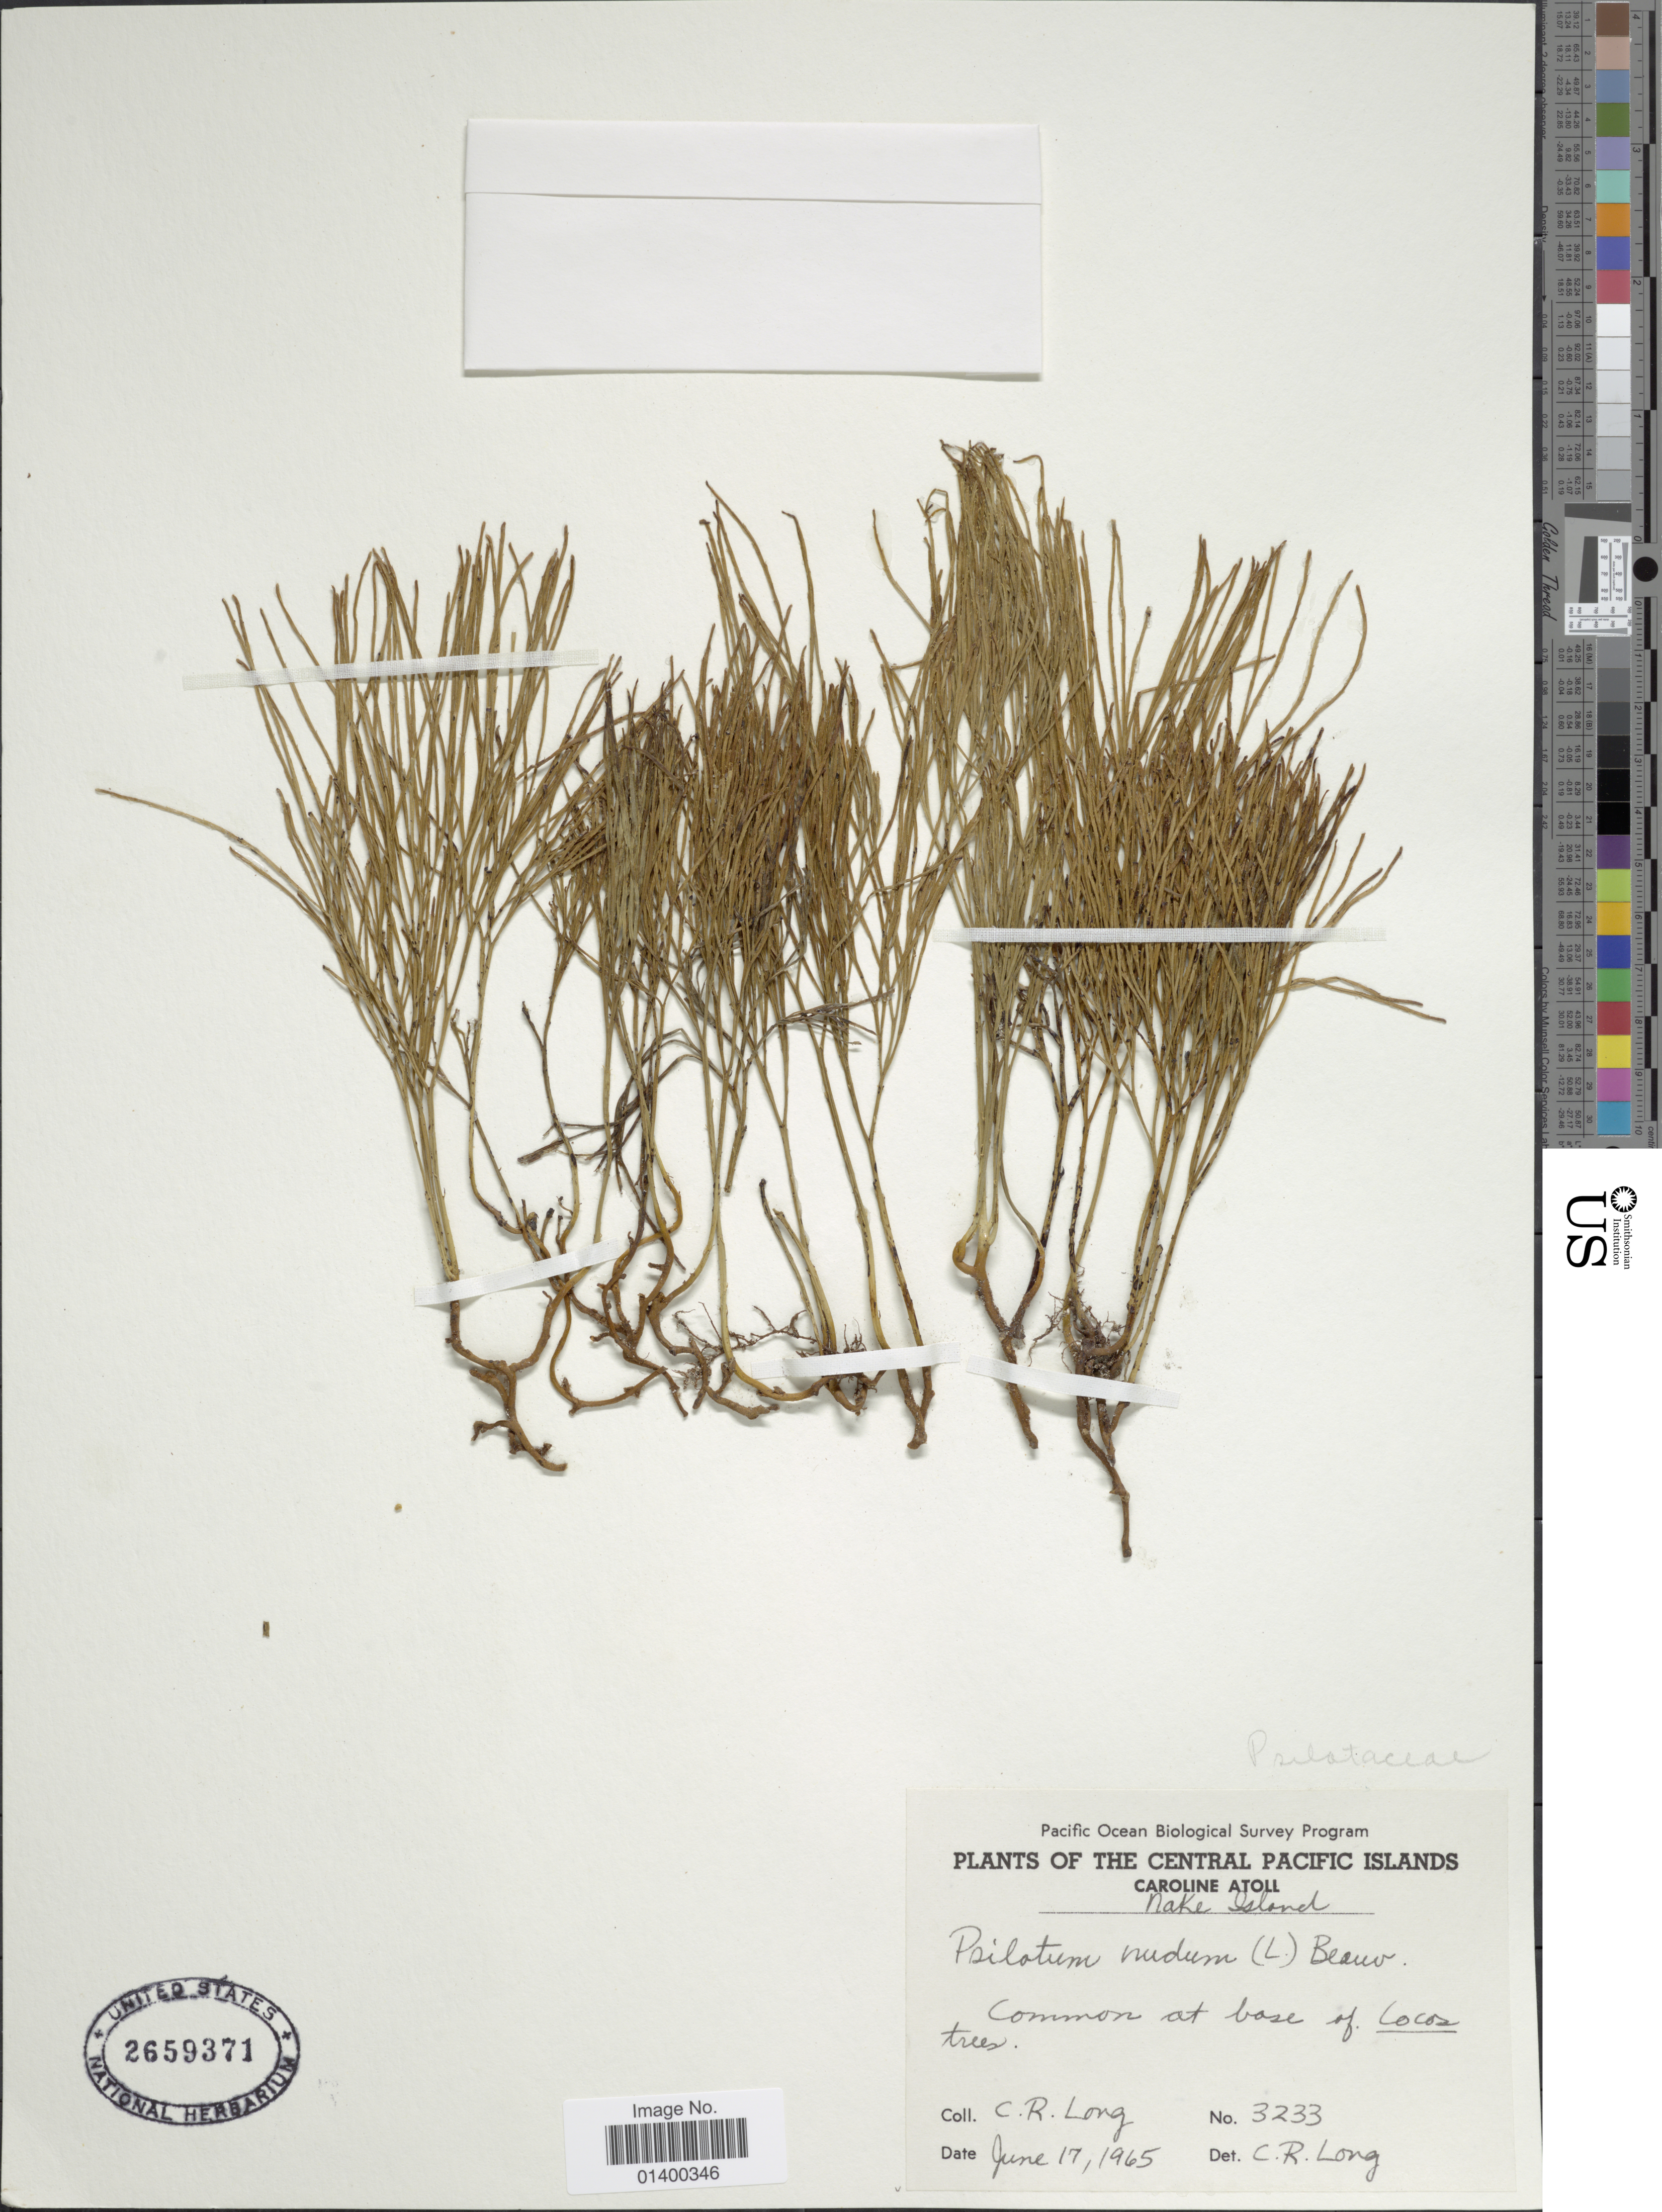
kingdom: Plantae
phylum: Tracheophyta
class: Polypodiopsida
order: Psilotales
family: Psilotaceae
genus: Psilotum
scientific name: Psilotum nudum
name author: (L.) P. Beauv.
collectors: C. R. Long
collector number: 3233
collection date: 1965-06-17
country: Kiribati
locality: Central Pacific Islands, Caroline Atoll, Nake Island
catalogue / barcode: US 2659371